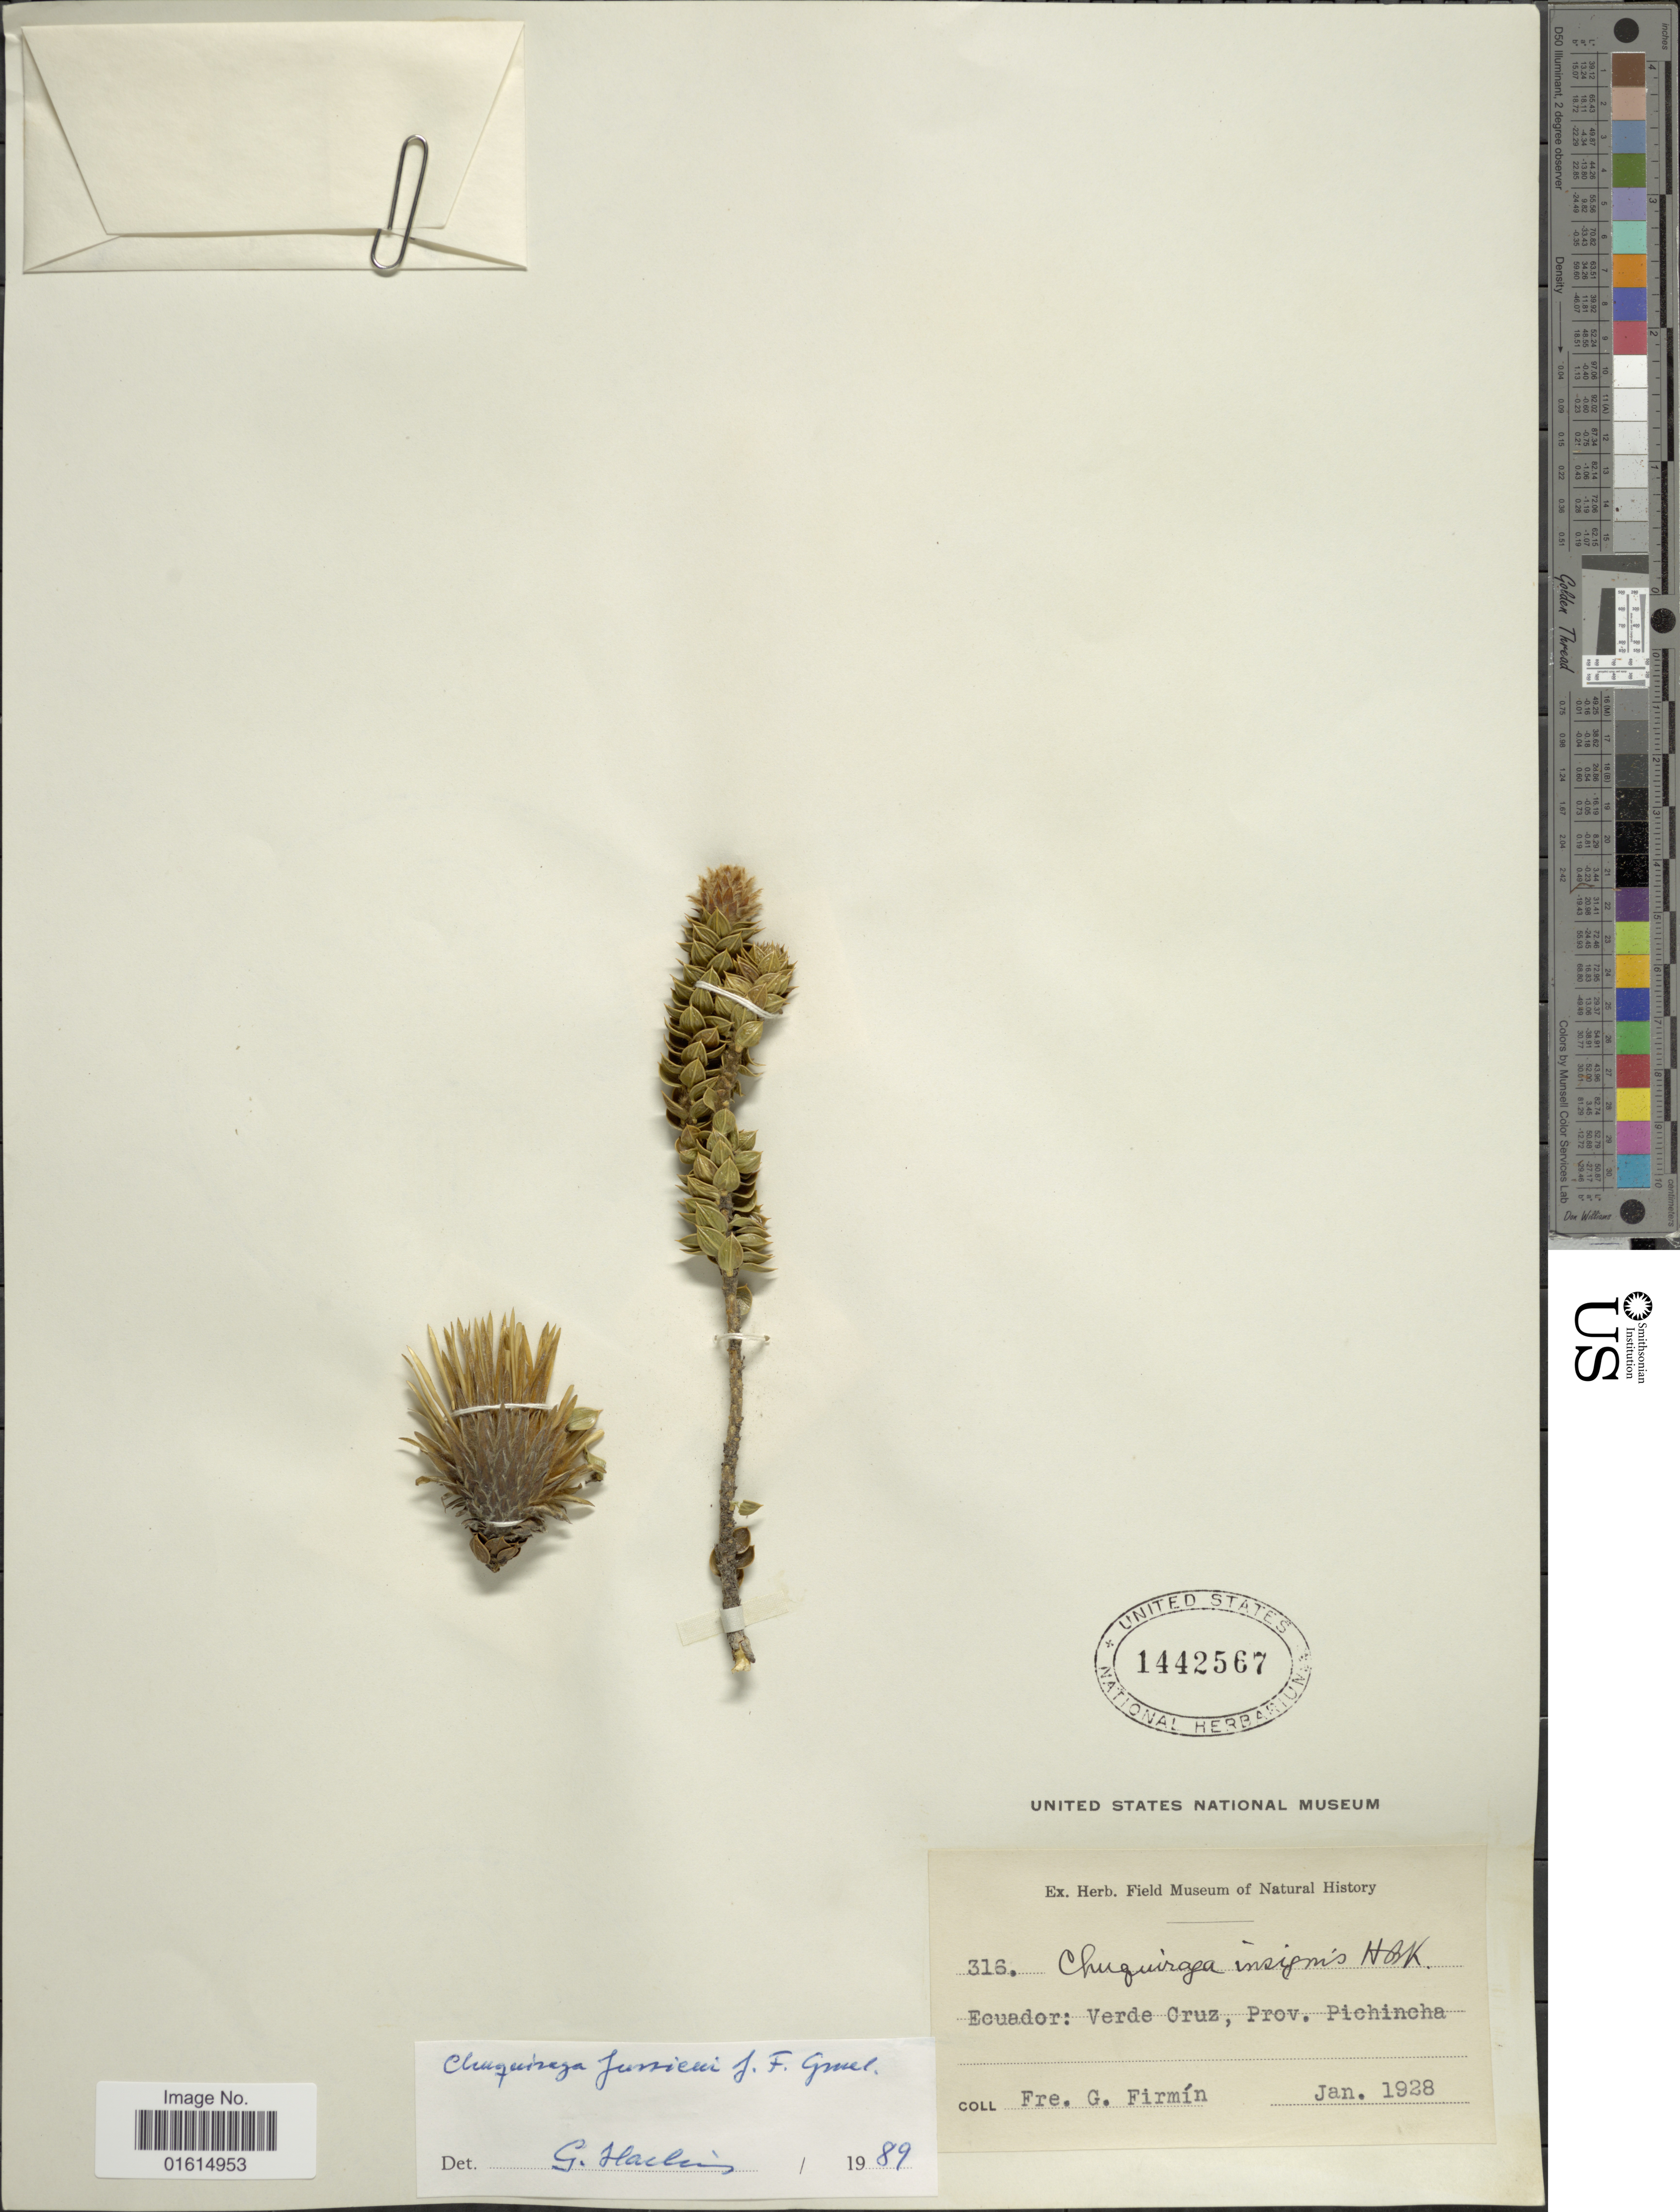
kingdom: Plantae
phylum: Tracheophyta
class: Magnoliopsida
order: Asterales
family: Asteraceae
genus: Chuquiraga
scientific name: Chuquiraga jussieui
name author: J.F. Gmel.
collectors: G. Firmin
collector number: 316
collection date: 1928-01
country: Ecuador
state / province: Pichincha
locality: Verde Cruz, Prov. Pichincha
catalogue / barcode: US 1442567